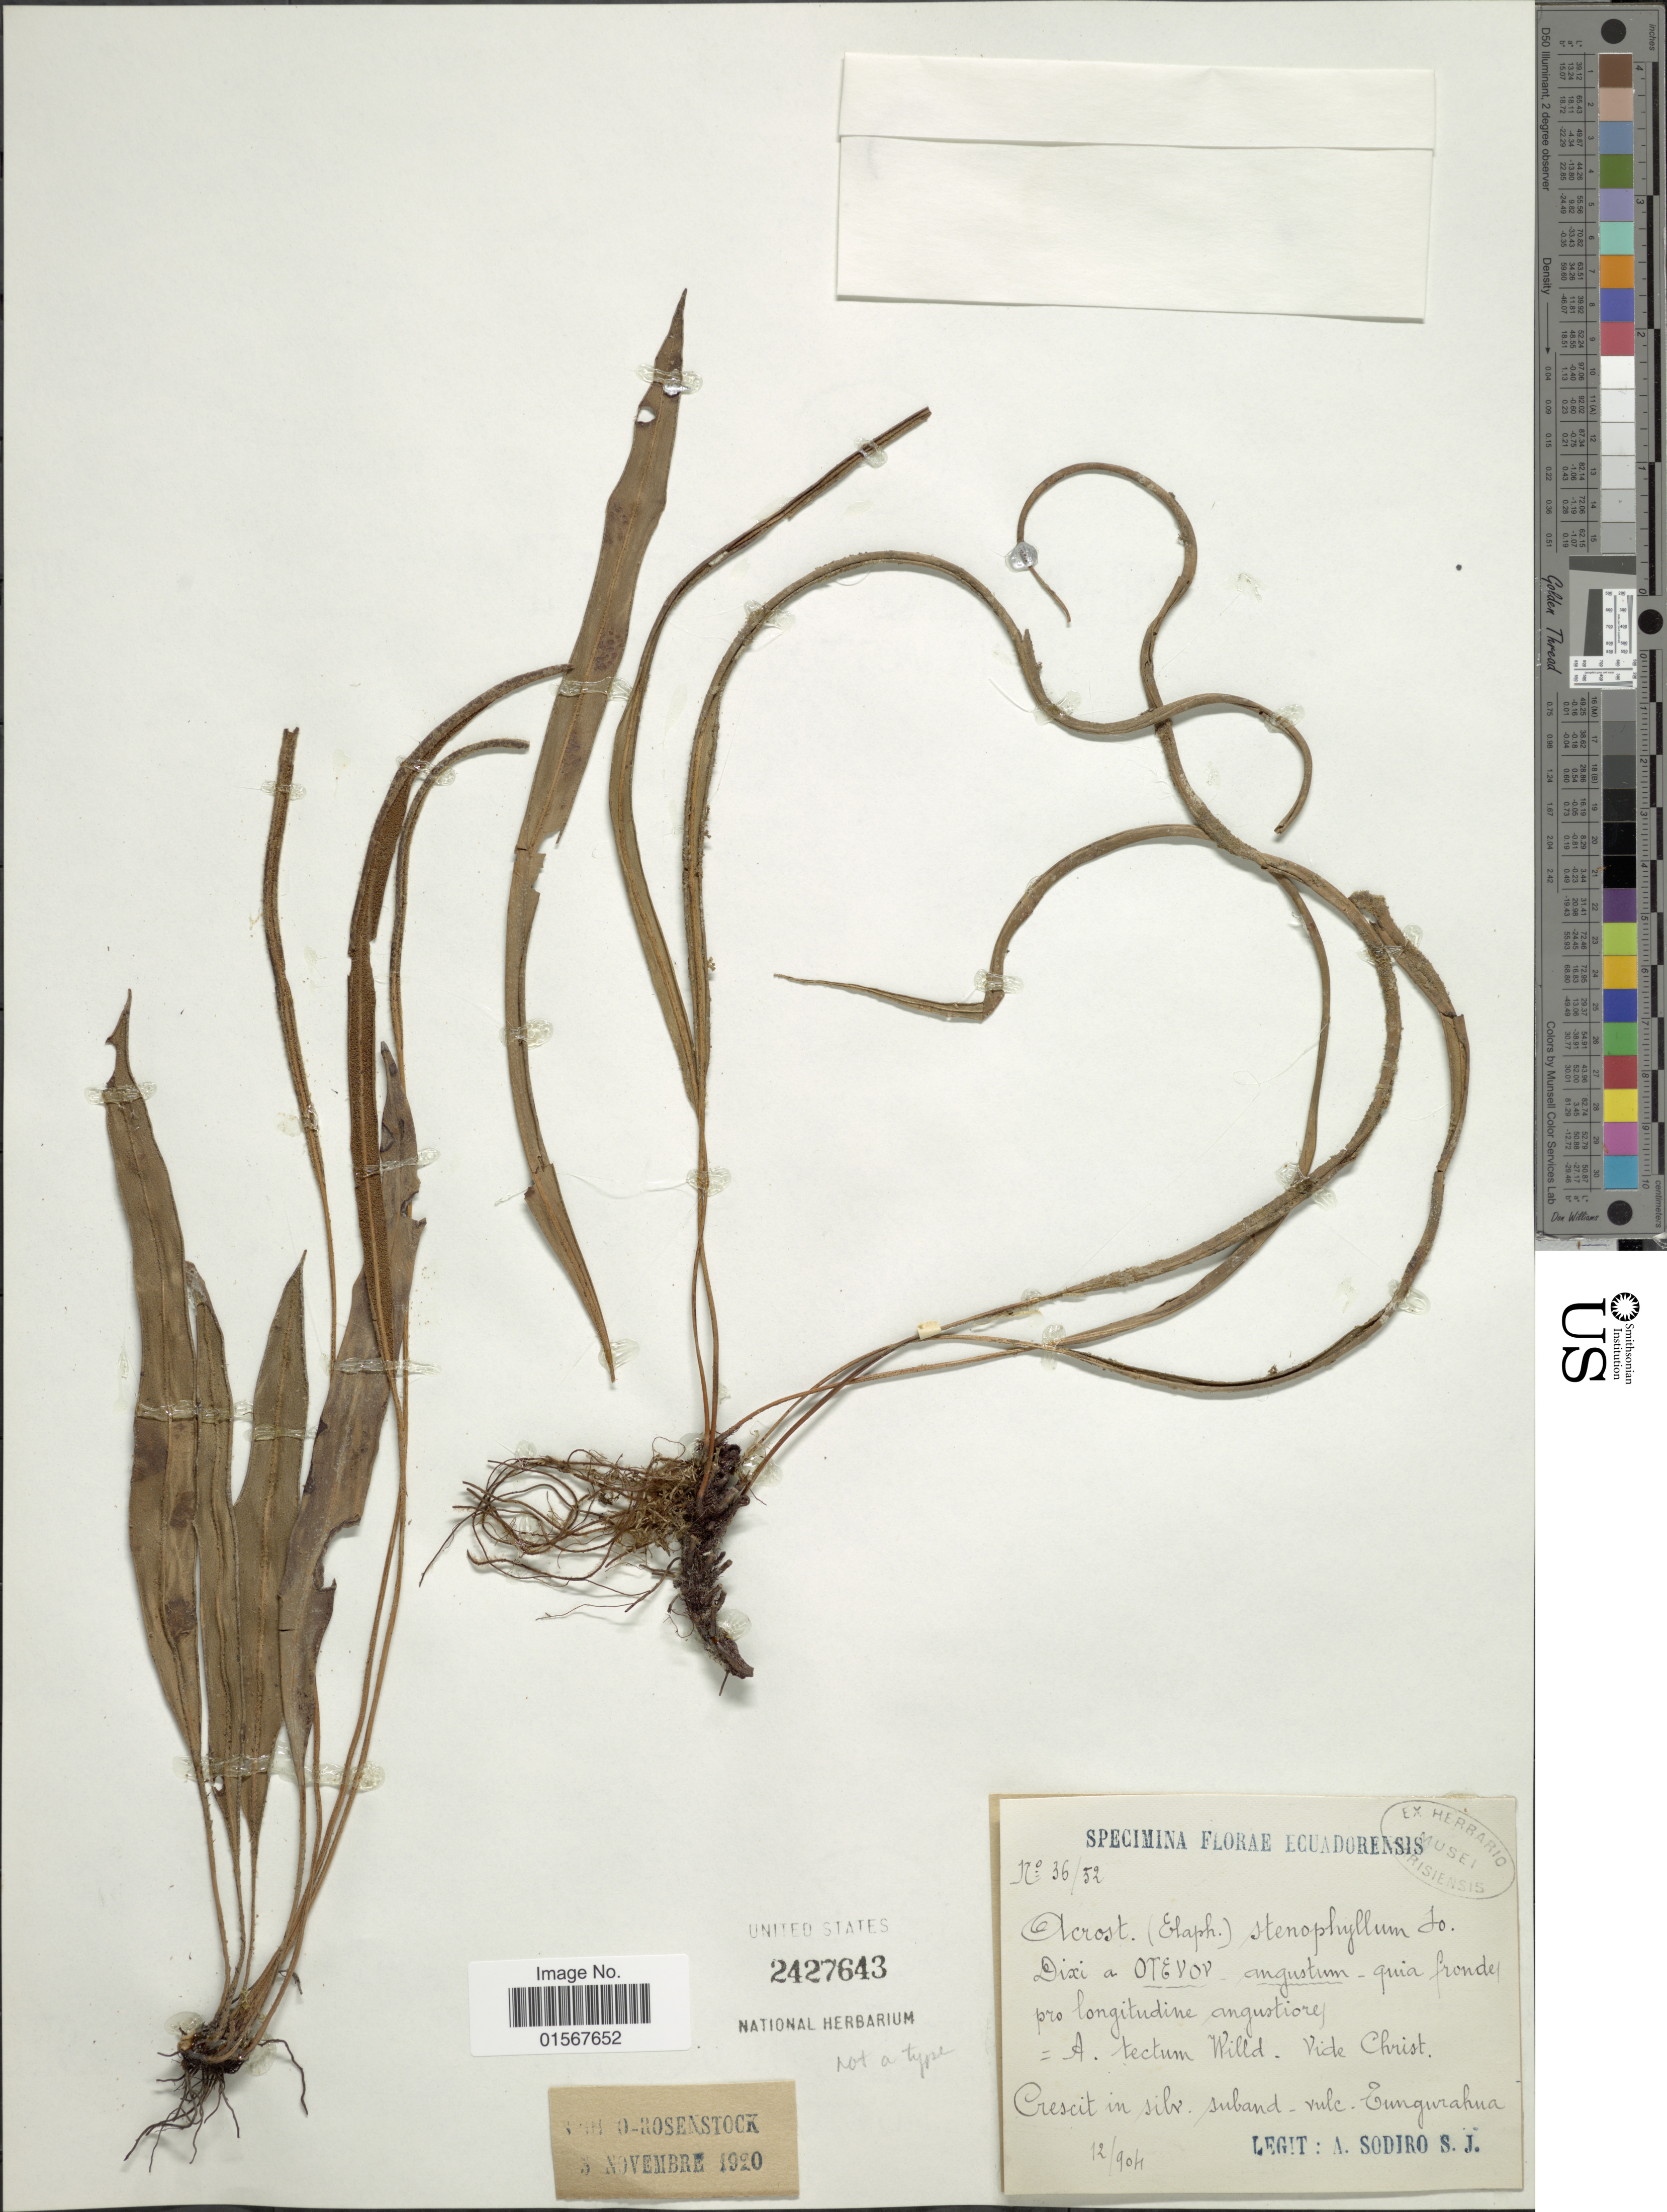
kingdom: Plantae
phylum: Tracheophyta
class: Polypodiopsida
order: Polypodiales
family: Dryopteridaceae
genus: Elaphoglossum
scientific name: Elaphoglossum stenophyllum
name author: (Sodiro) Diels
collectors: A. Sodiro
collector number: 36/52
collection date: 1904-12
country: Ecuador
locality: Crescit in silv. suband, vulc. Tungurahua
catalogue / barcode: US 2427643